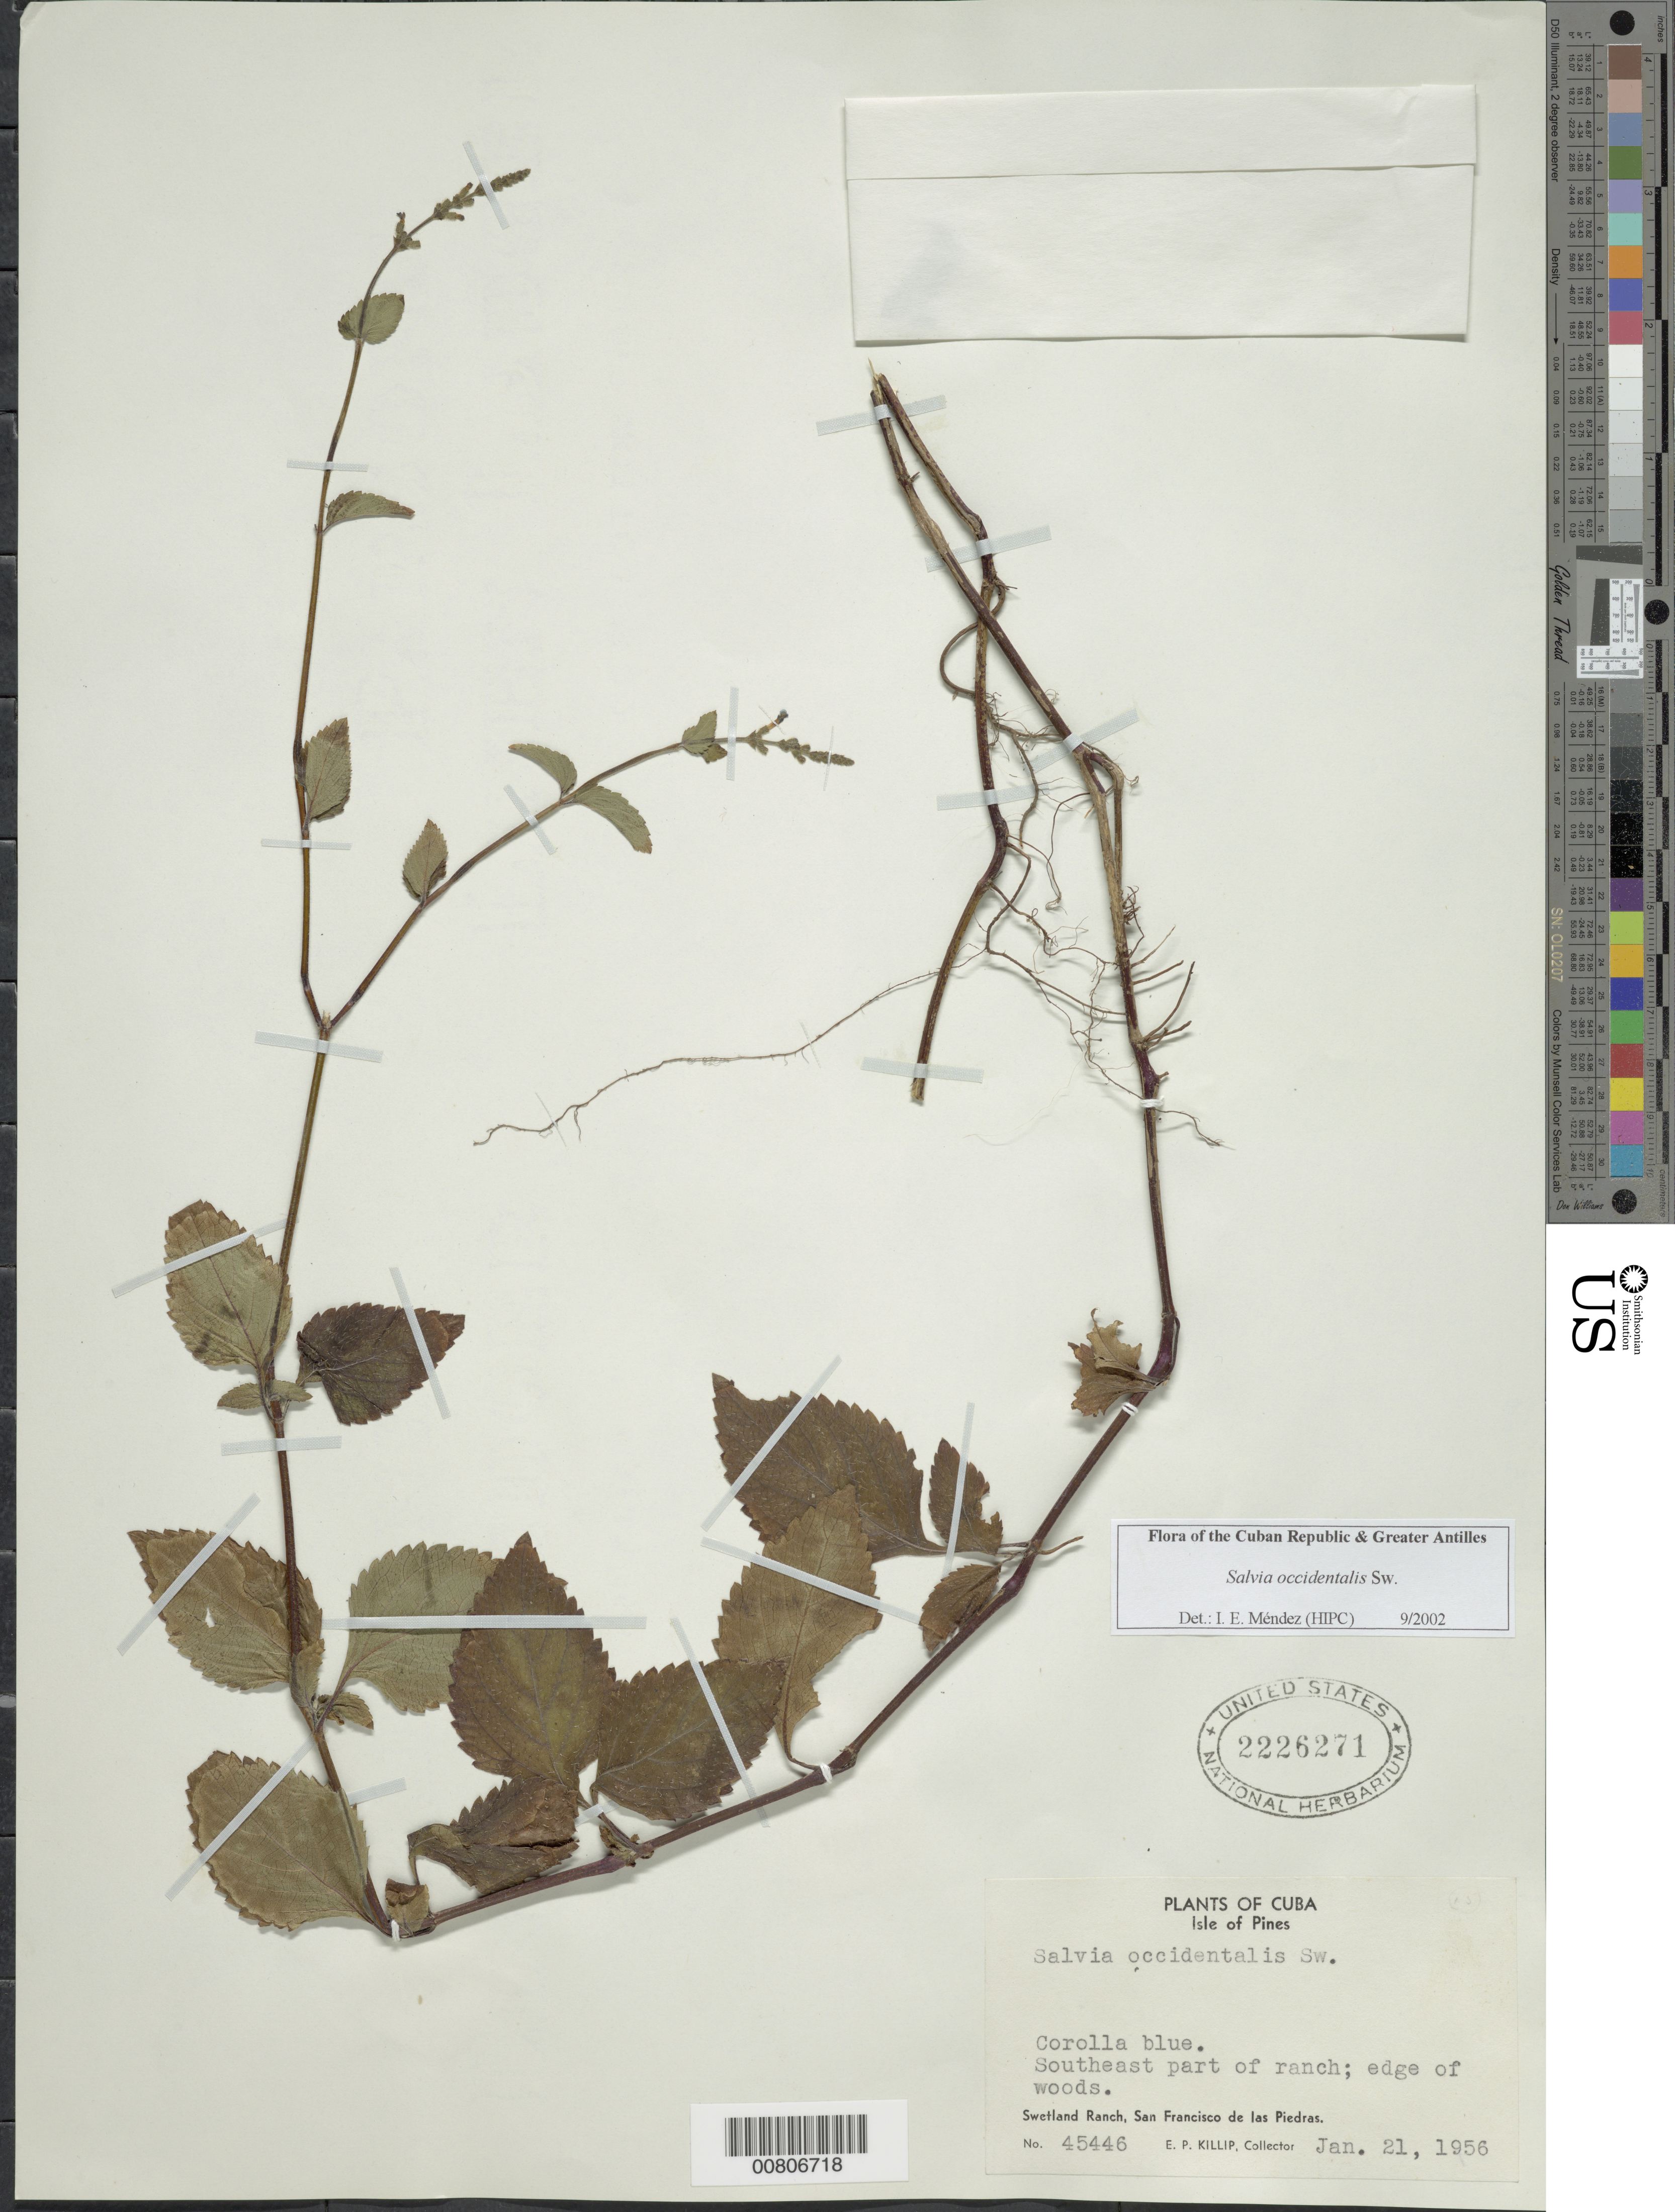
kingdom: Plantae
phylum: Tracheophyta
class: Magnoliopsida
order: Lamiales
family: Lamiaceae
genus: Salvia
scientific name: Salvia occidentalis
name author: Sw.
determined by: Méndez, Isidro E., (HIPC)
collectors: E. P. Killip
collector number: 45446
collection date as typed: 21 Jan 1956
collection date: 1956-01-21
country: Cuba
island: Isla de la Juventud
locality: Isle of Pines, Swetland Ranch (SE part), San Francisco de las Piedras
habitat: Edge of woods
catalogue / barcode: US 2226271